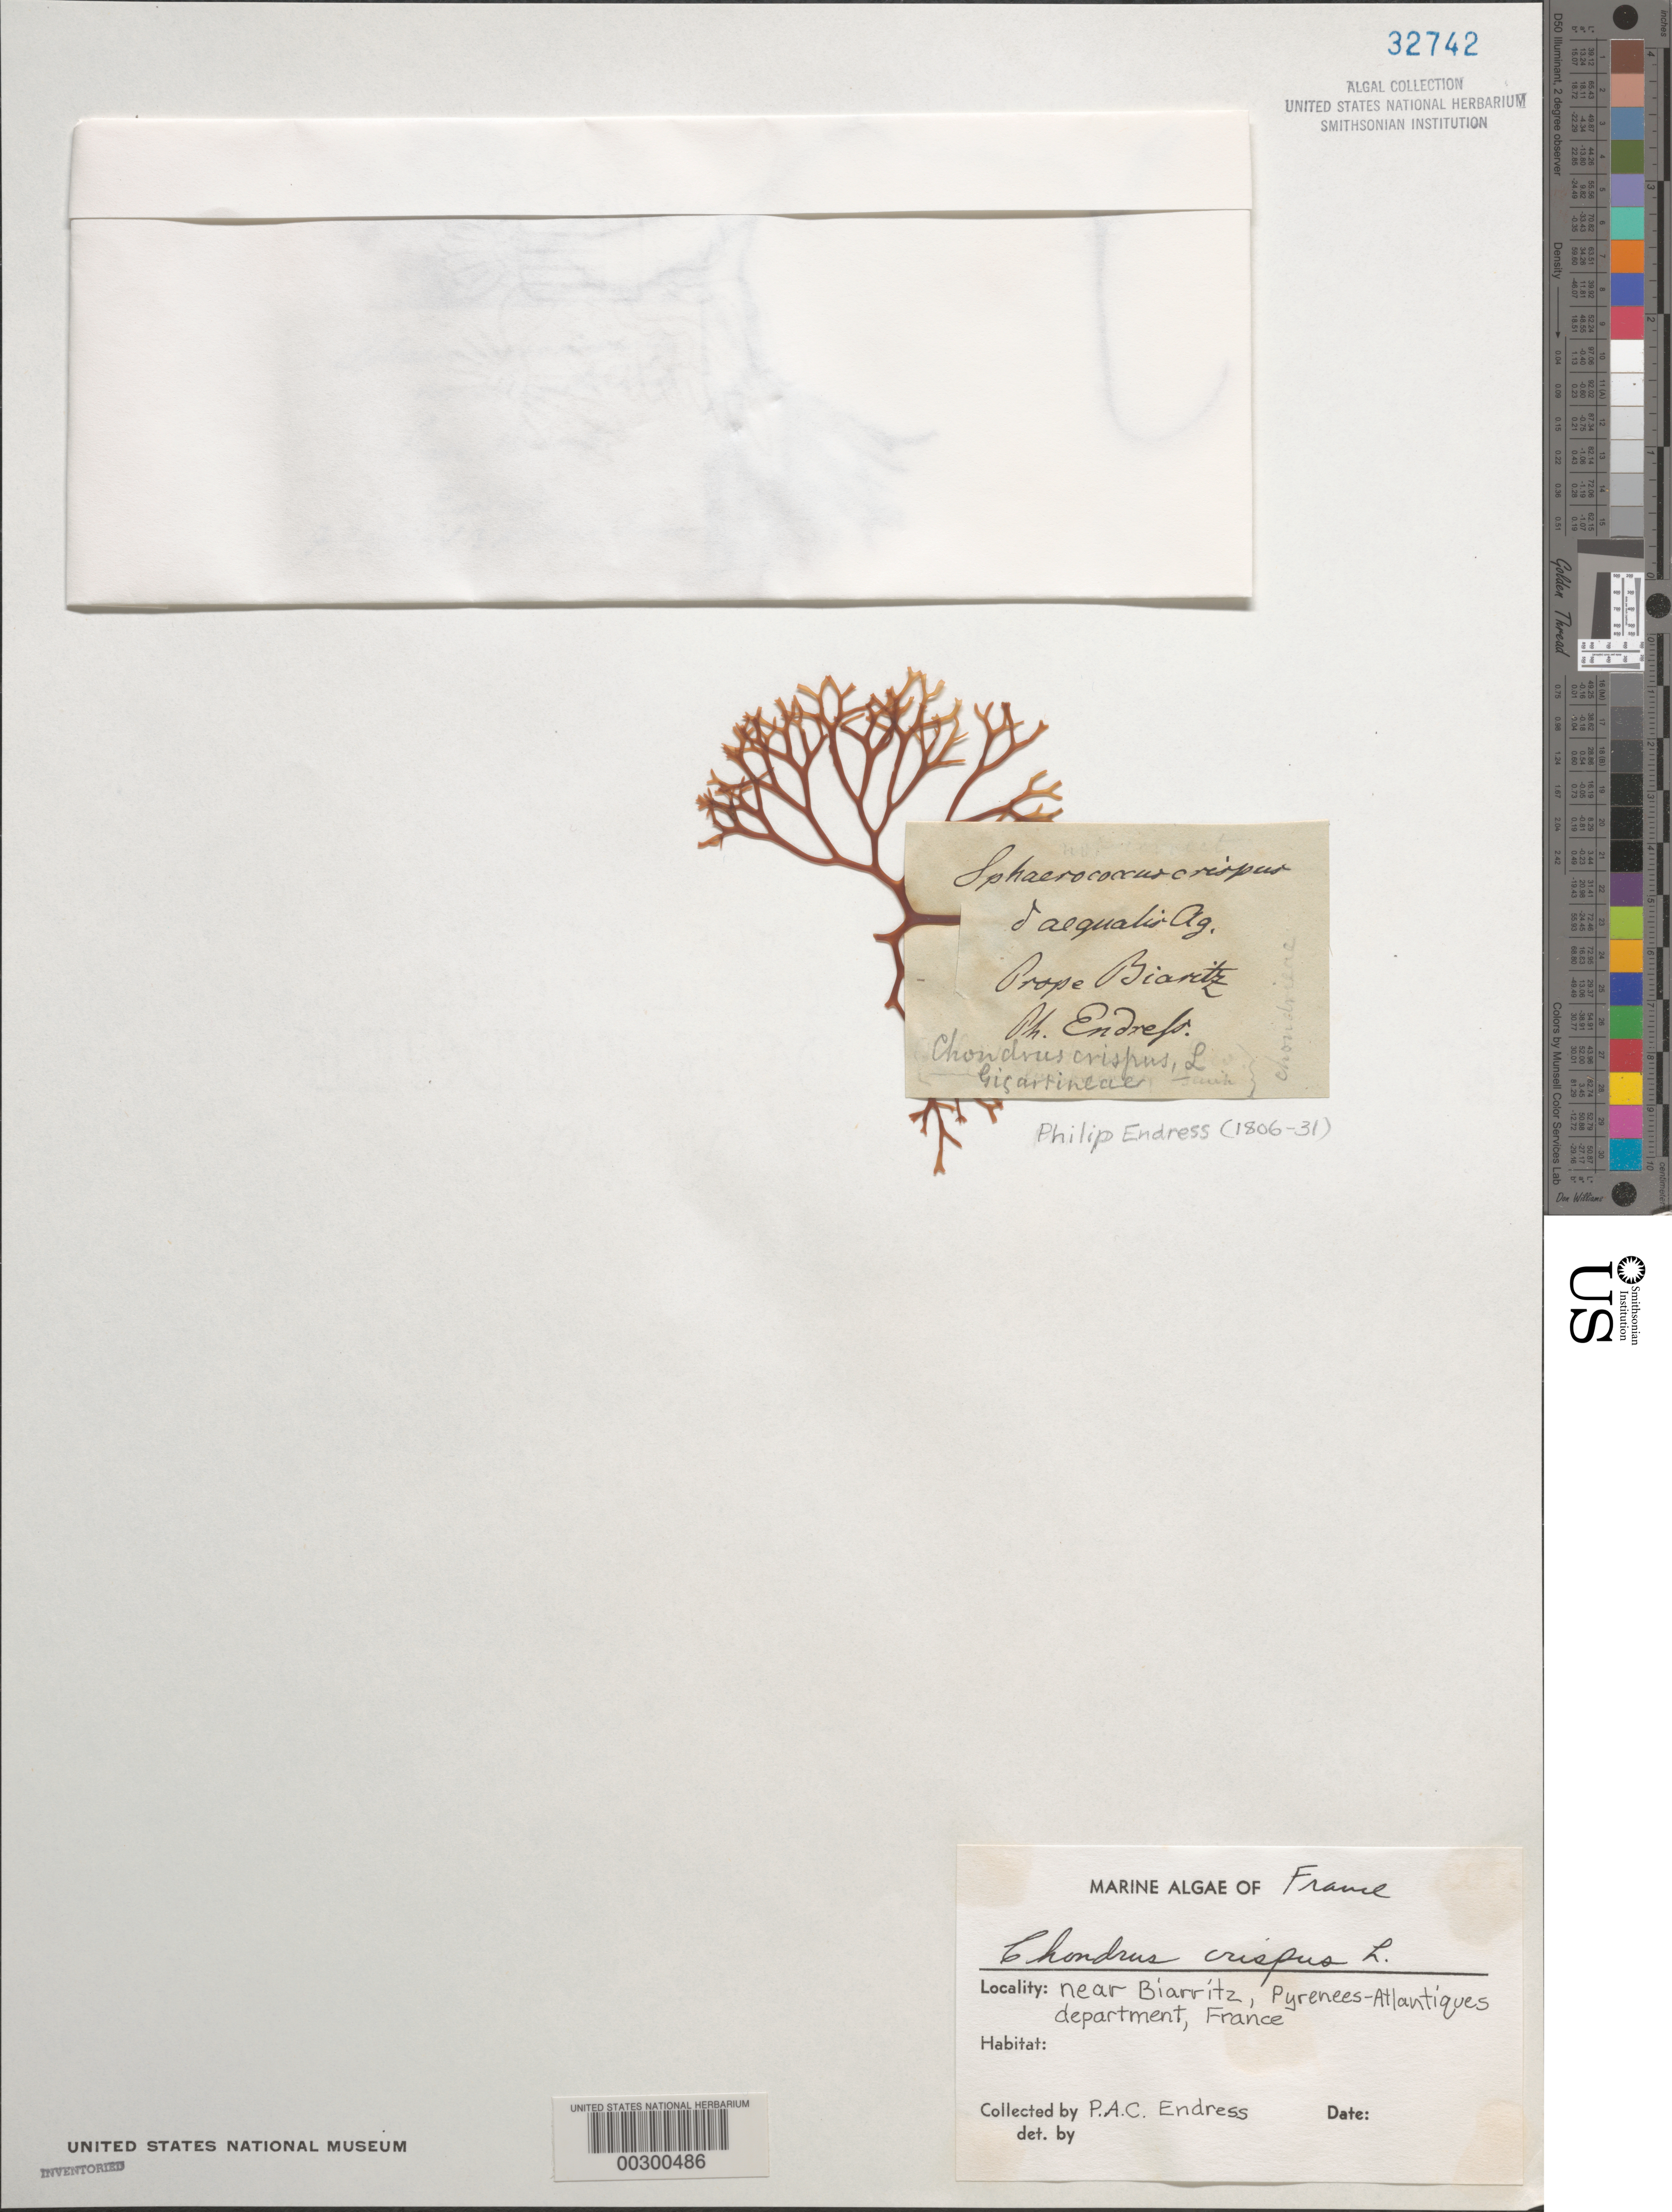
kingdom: Plantae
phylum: Rhodophyta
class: Florideophyceae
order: Gigartinales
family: Gigartinaceae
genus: Chondrus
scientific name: Chondrus crispus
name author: Stackh.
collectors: P. A. Endress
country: France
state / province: Nouvelle-Aquitaine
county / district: Pyrénées-Atlantiques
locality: Near Biarritz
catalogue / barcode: US 32742